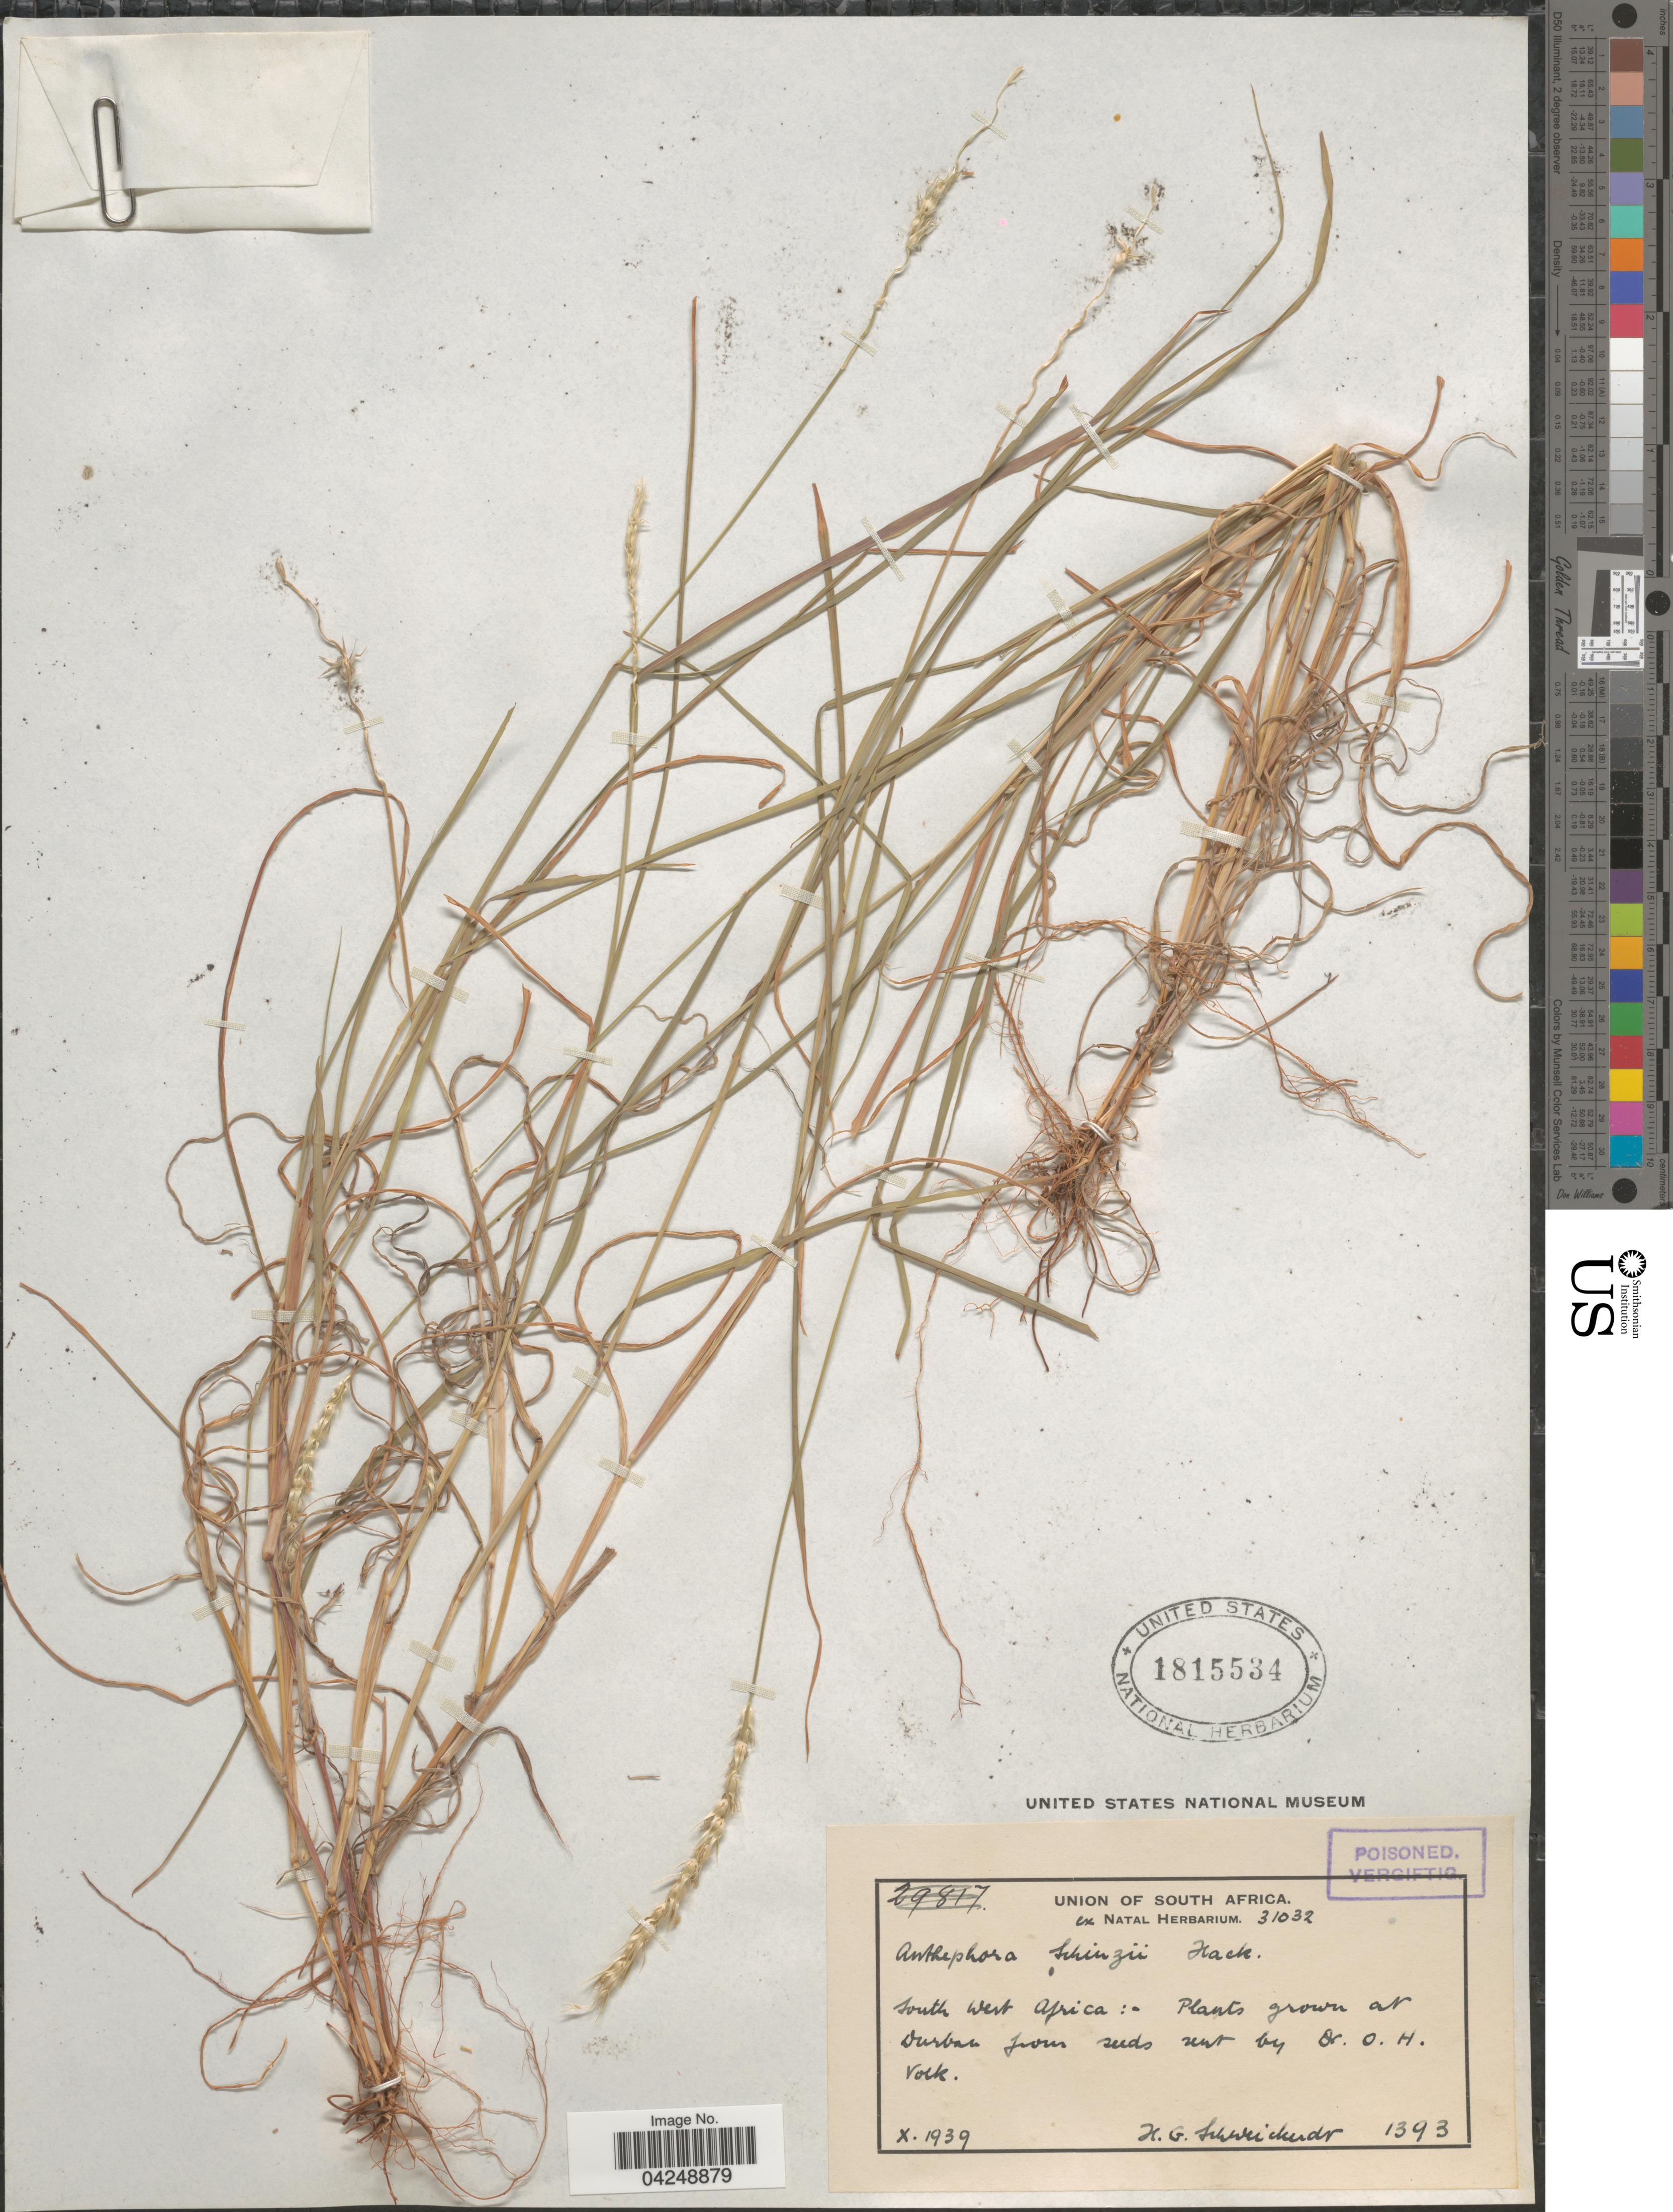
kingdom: Plantae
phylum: Tracheophyta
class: Liliopsida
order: Poales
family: Poaceae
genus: Anthephora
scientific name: Anthephora schinzii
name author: Hack. in Schinz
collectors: H. Schweickerdt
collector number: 1393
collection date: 1939-10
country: Namibia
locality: Union of South Africa. South West Africa:- Plants grown at Durban.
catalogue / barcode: US 1815534